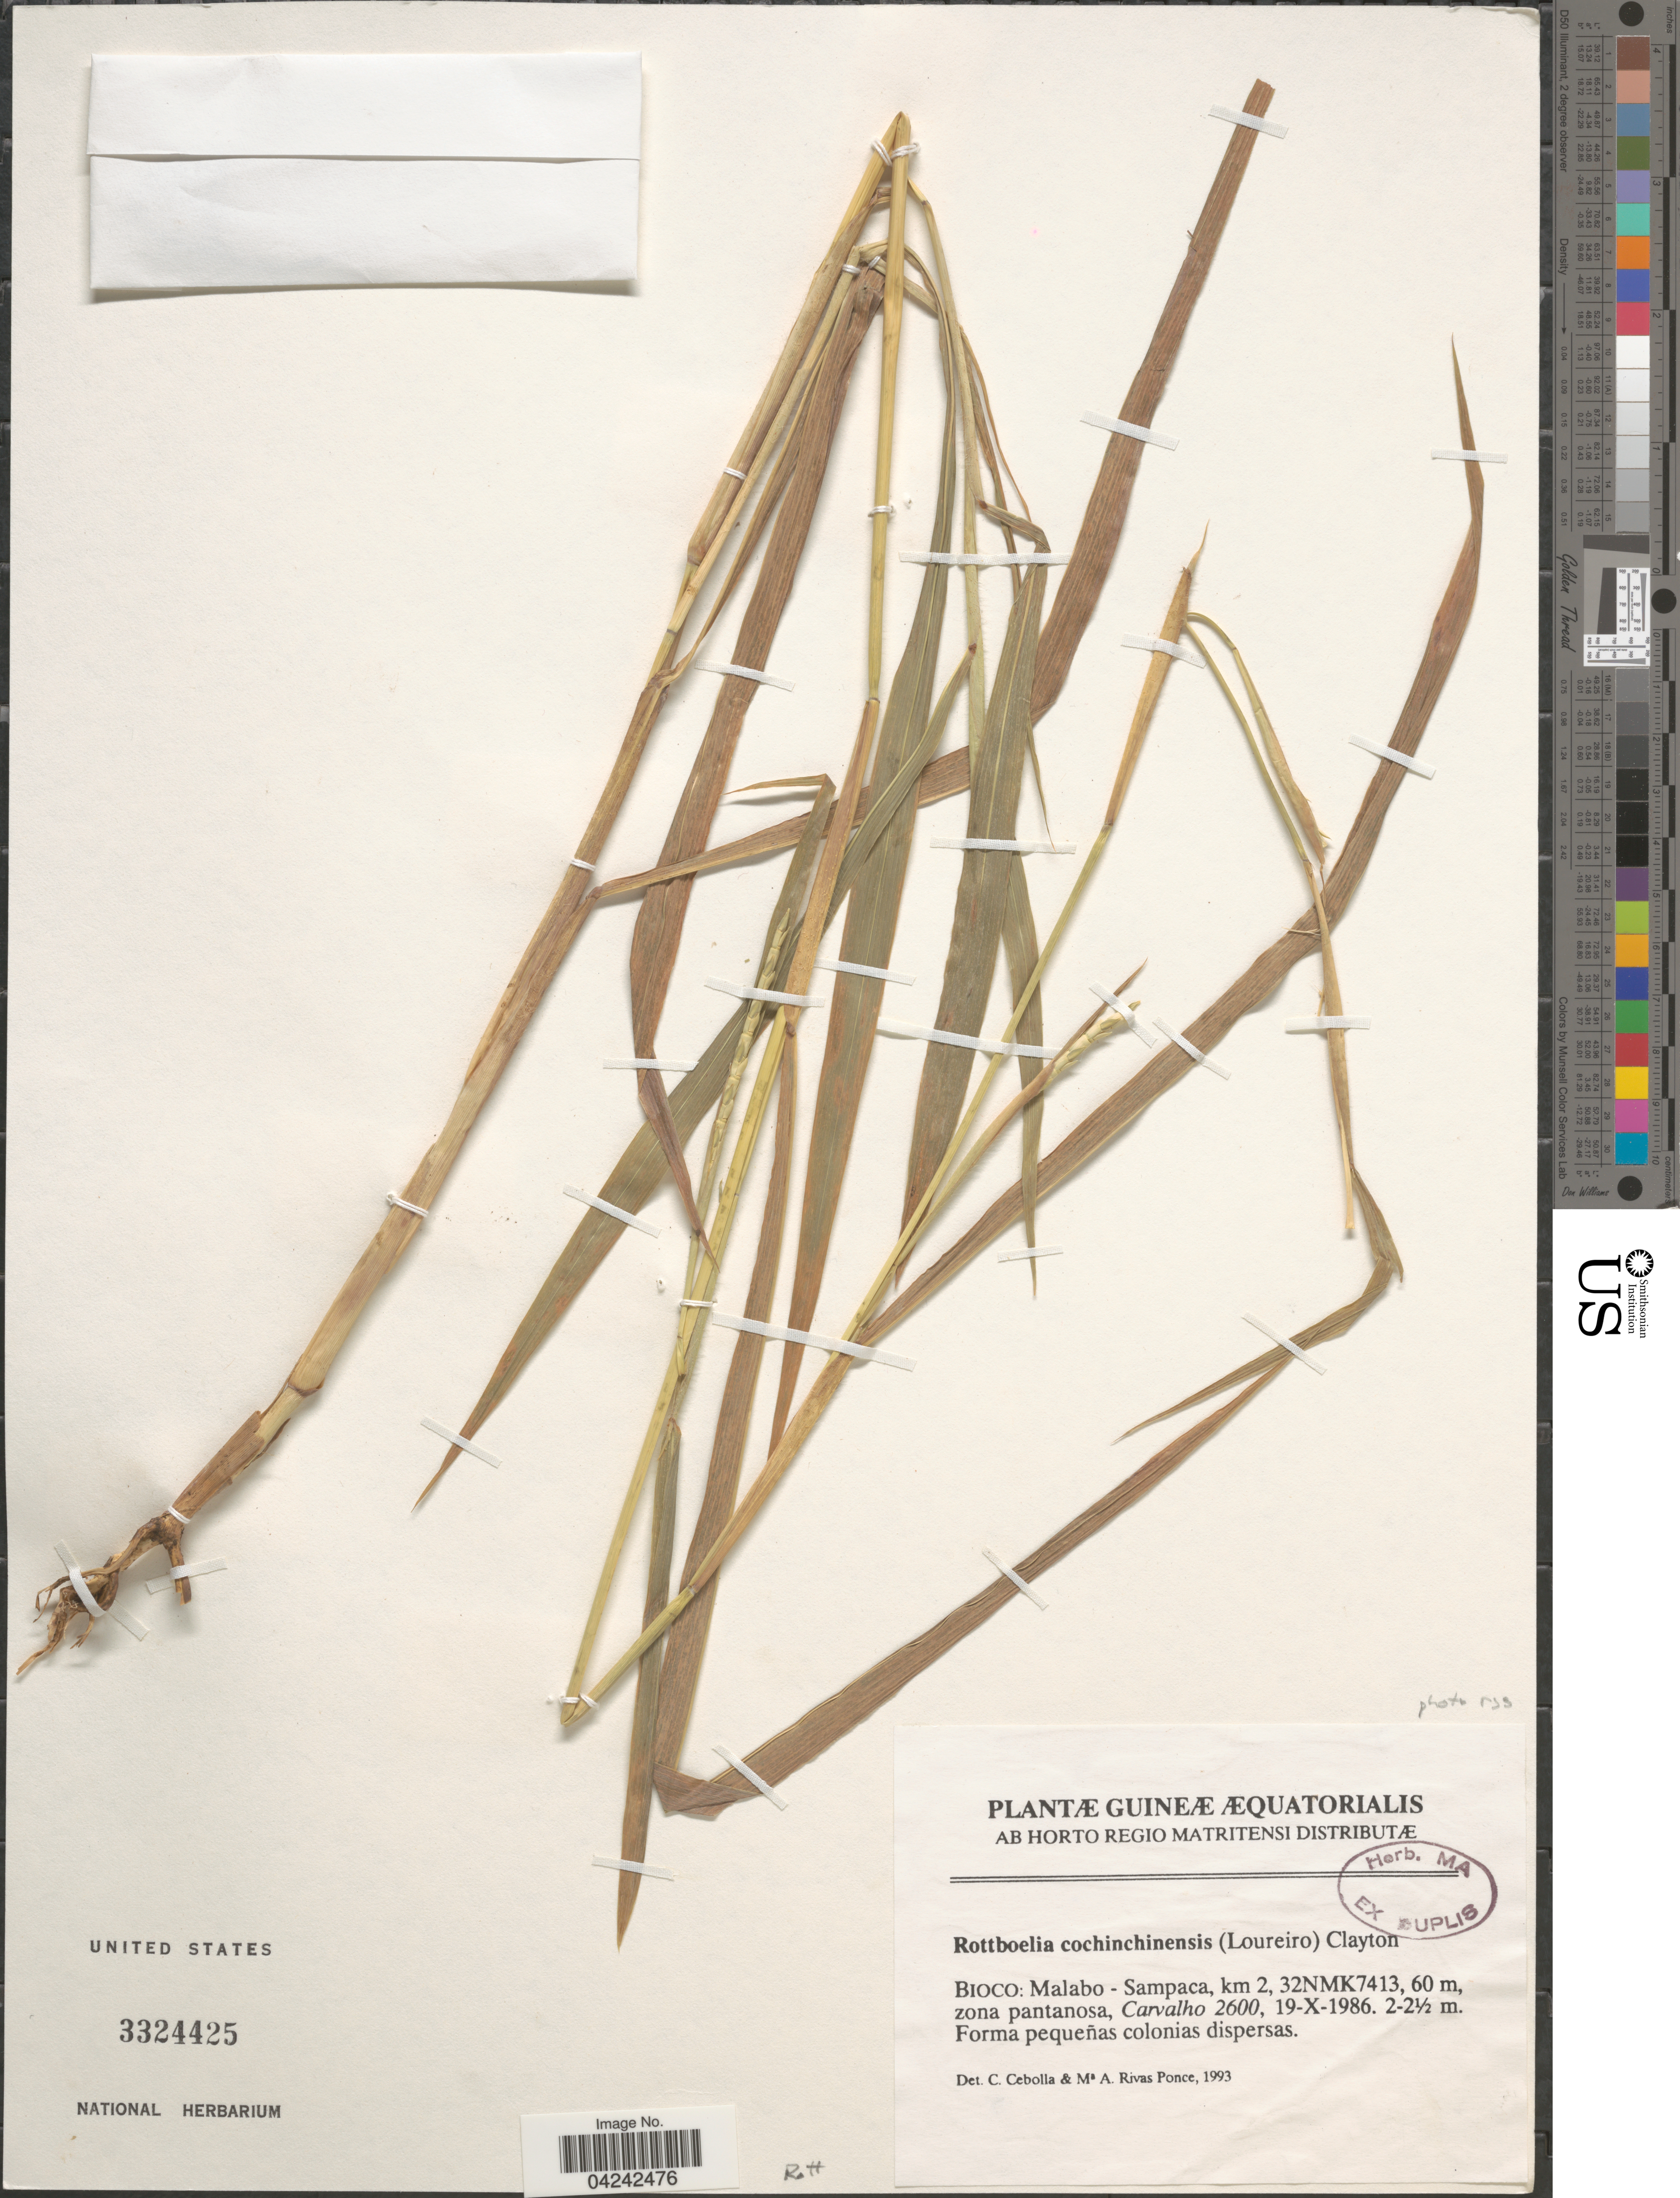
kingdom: Plantae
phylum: Tracheophyta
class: Liliopsida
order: Poales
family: Poaceae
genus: Rottboellia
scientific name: Rottboellia cochinchinensis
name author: (Lour.) Clayton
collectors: Carvalho, --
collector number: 2600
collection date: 1986-10-19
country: Equatorial Guinea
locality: Guineaæ Æquatorialis. Bioco: Malabo - Sampaca, km 2, 32NMK7413, zona pantanosa.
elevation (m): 60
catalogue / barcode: US 3324425